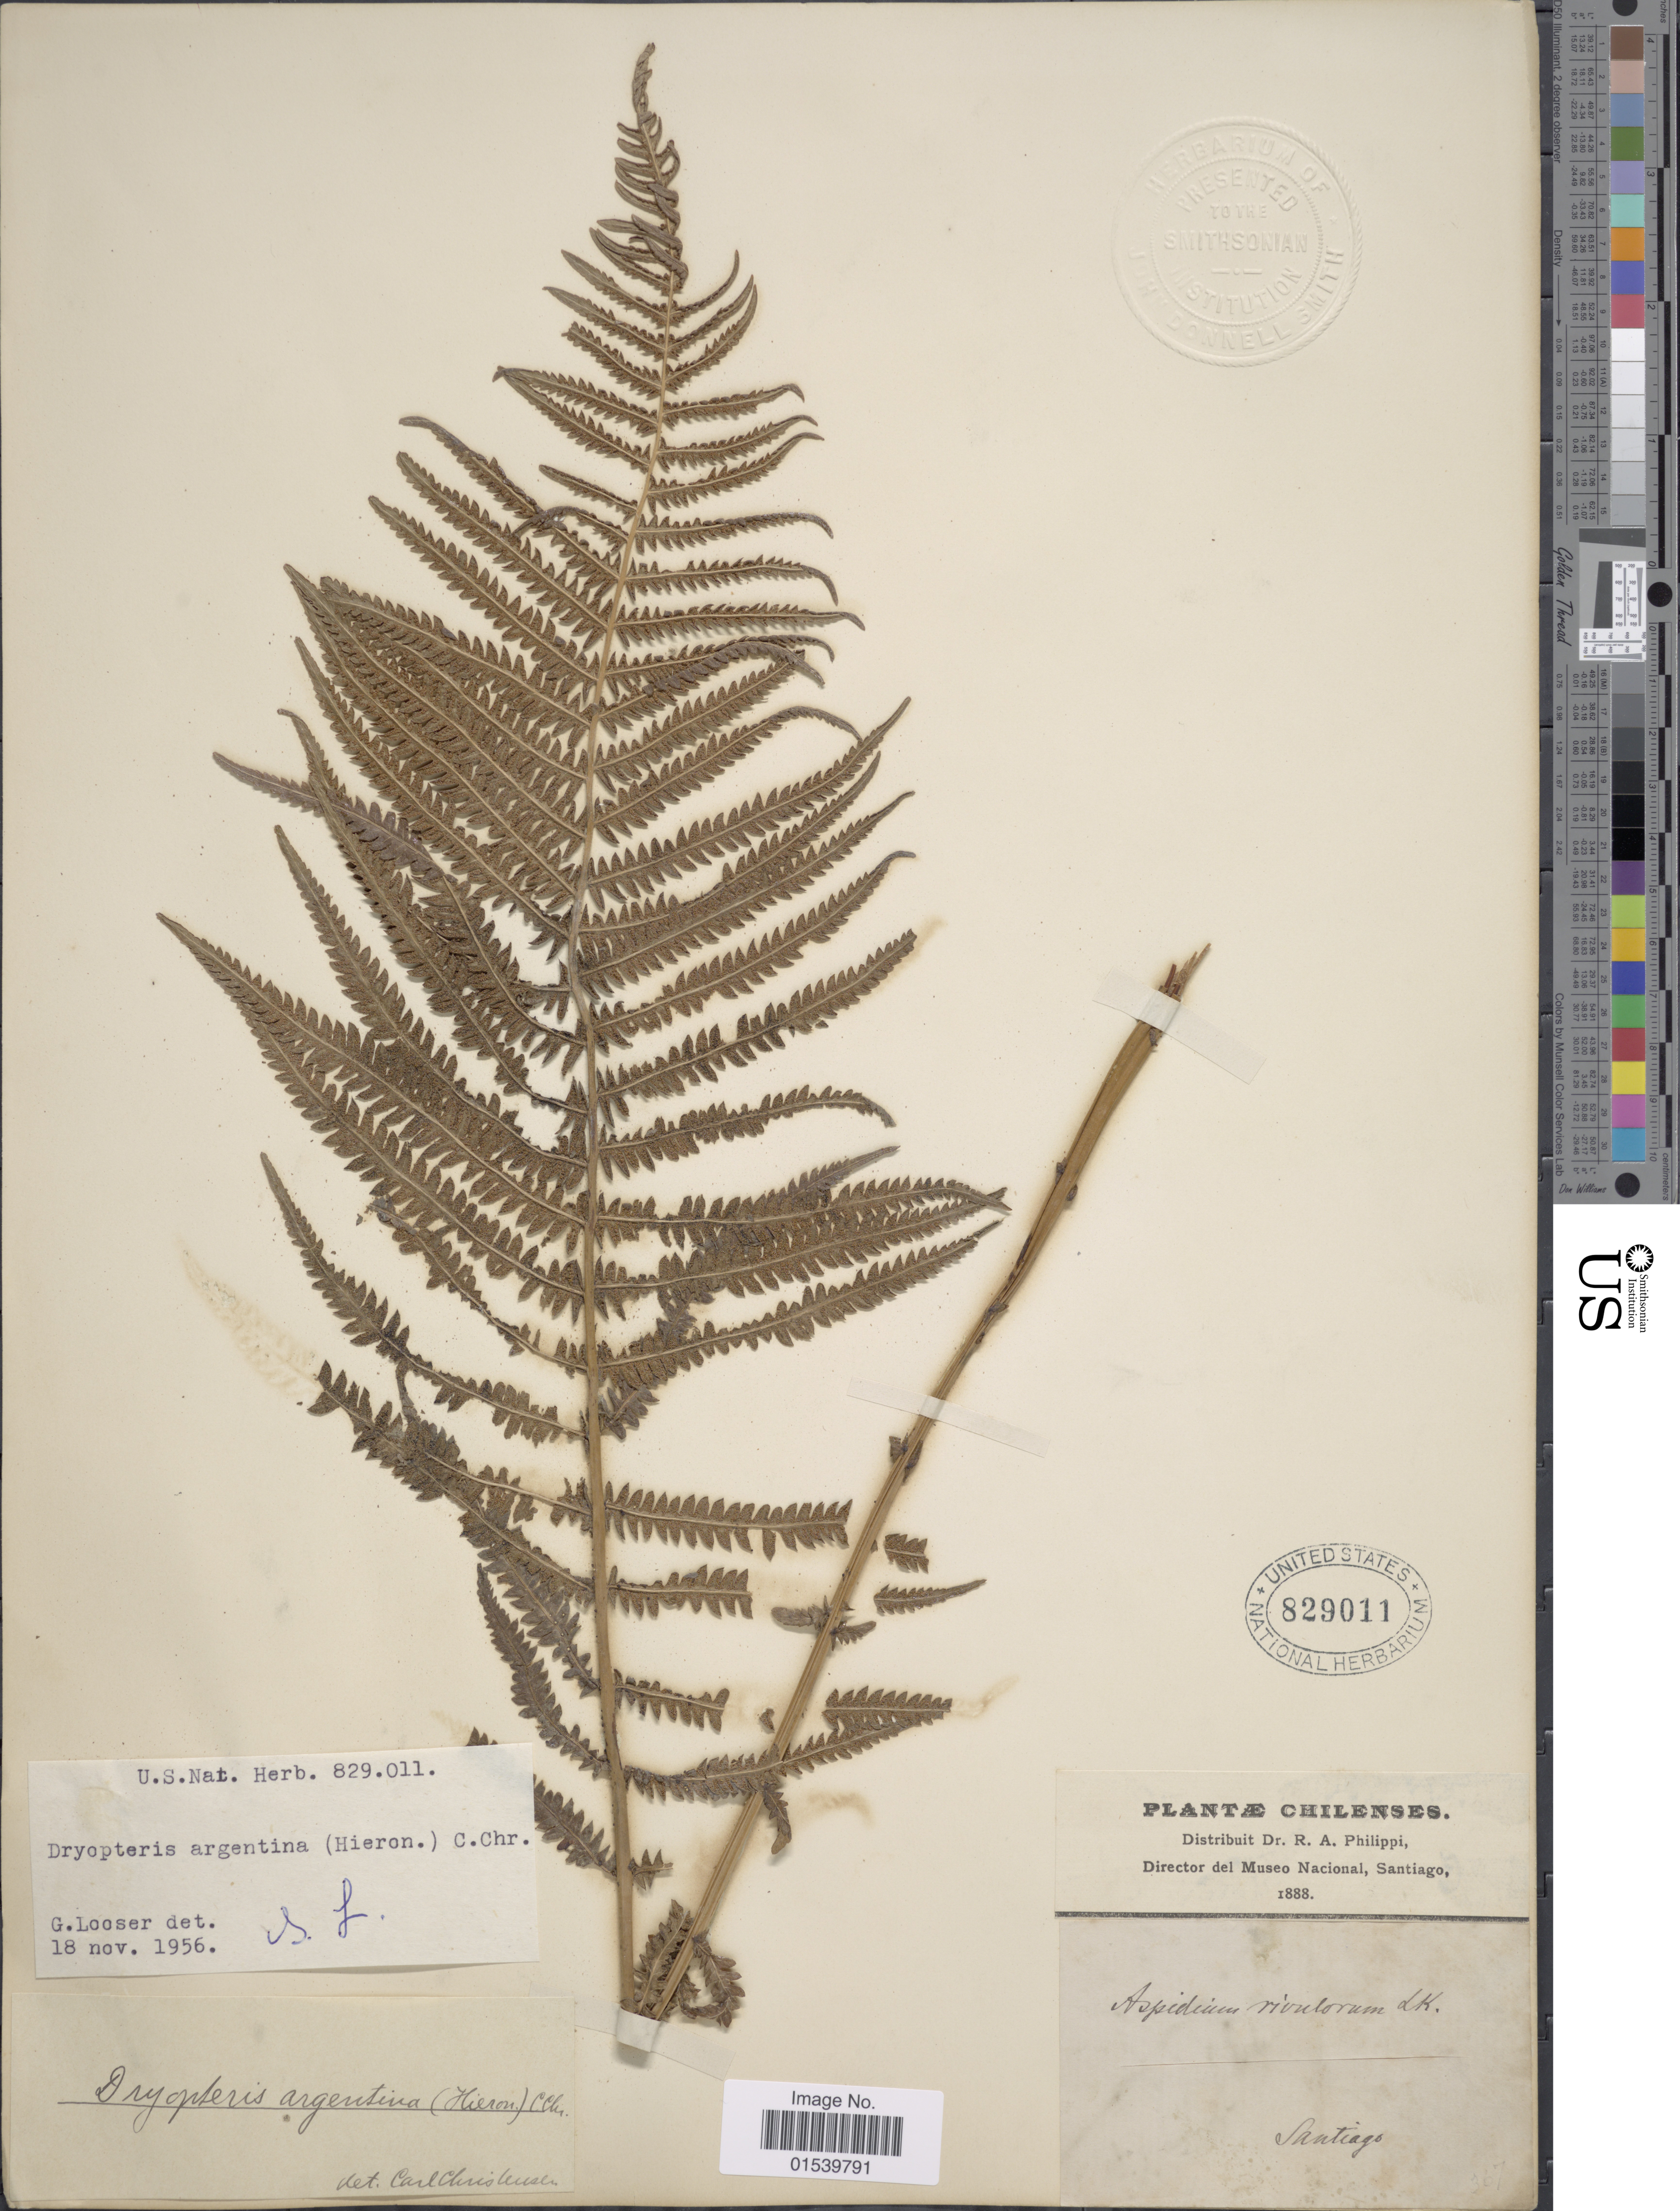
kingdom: Plantae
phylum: Tracheophyta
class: Polypodiopsida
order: Polypodiales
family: Thelypteridaceae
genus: Amauropelta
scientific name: Amauropelta argentina (Hieron.) comb. nov., ined. 2015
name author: (Hieron.)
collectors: R. A. Philippi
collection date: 1888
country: Chile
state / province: Región Metropolitana (RM)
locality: Santiago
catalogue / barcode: US 829011